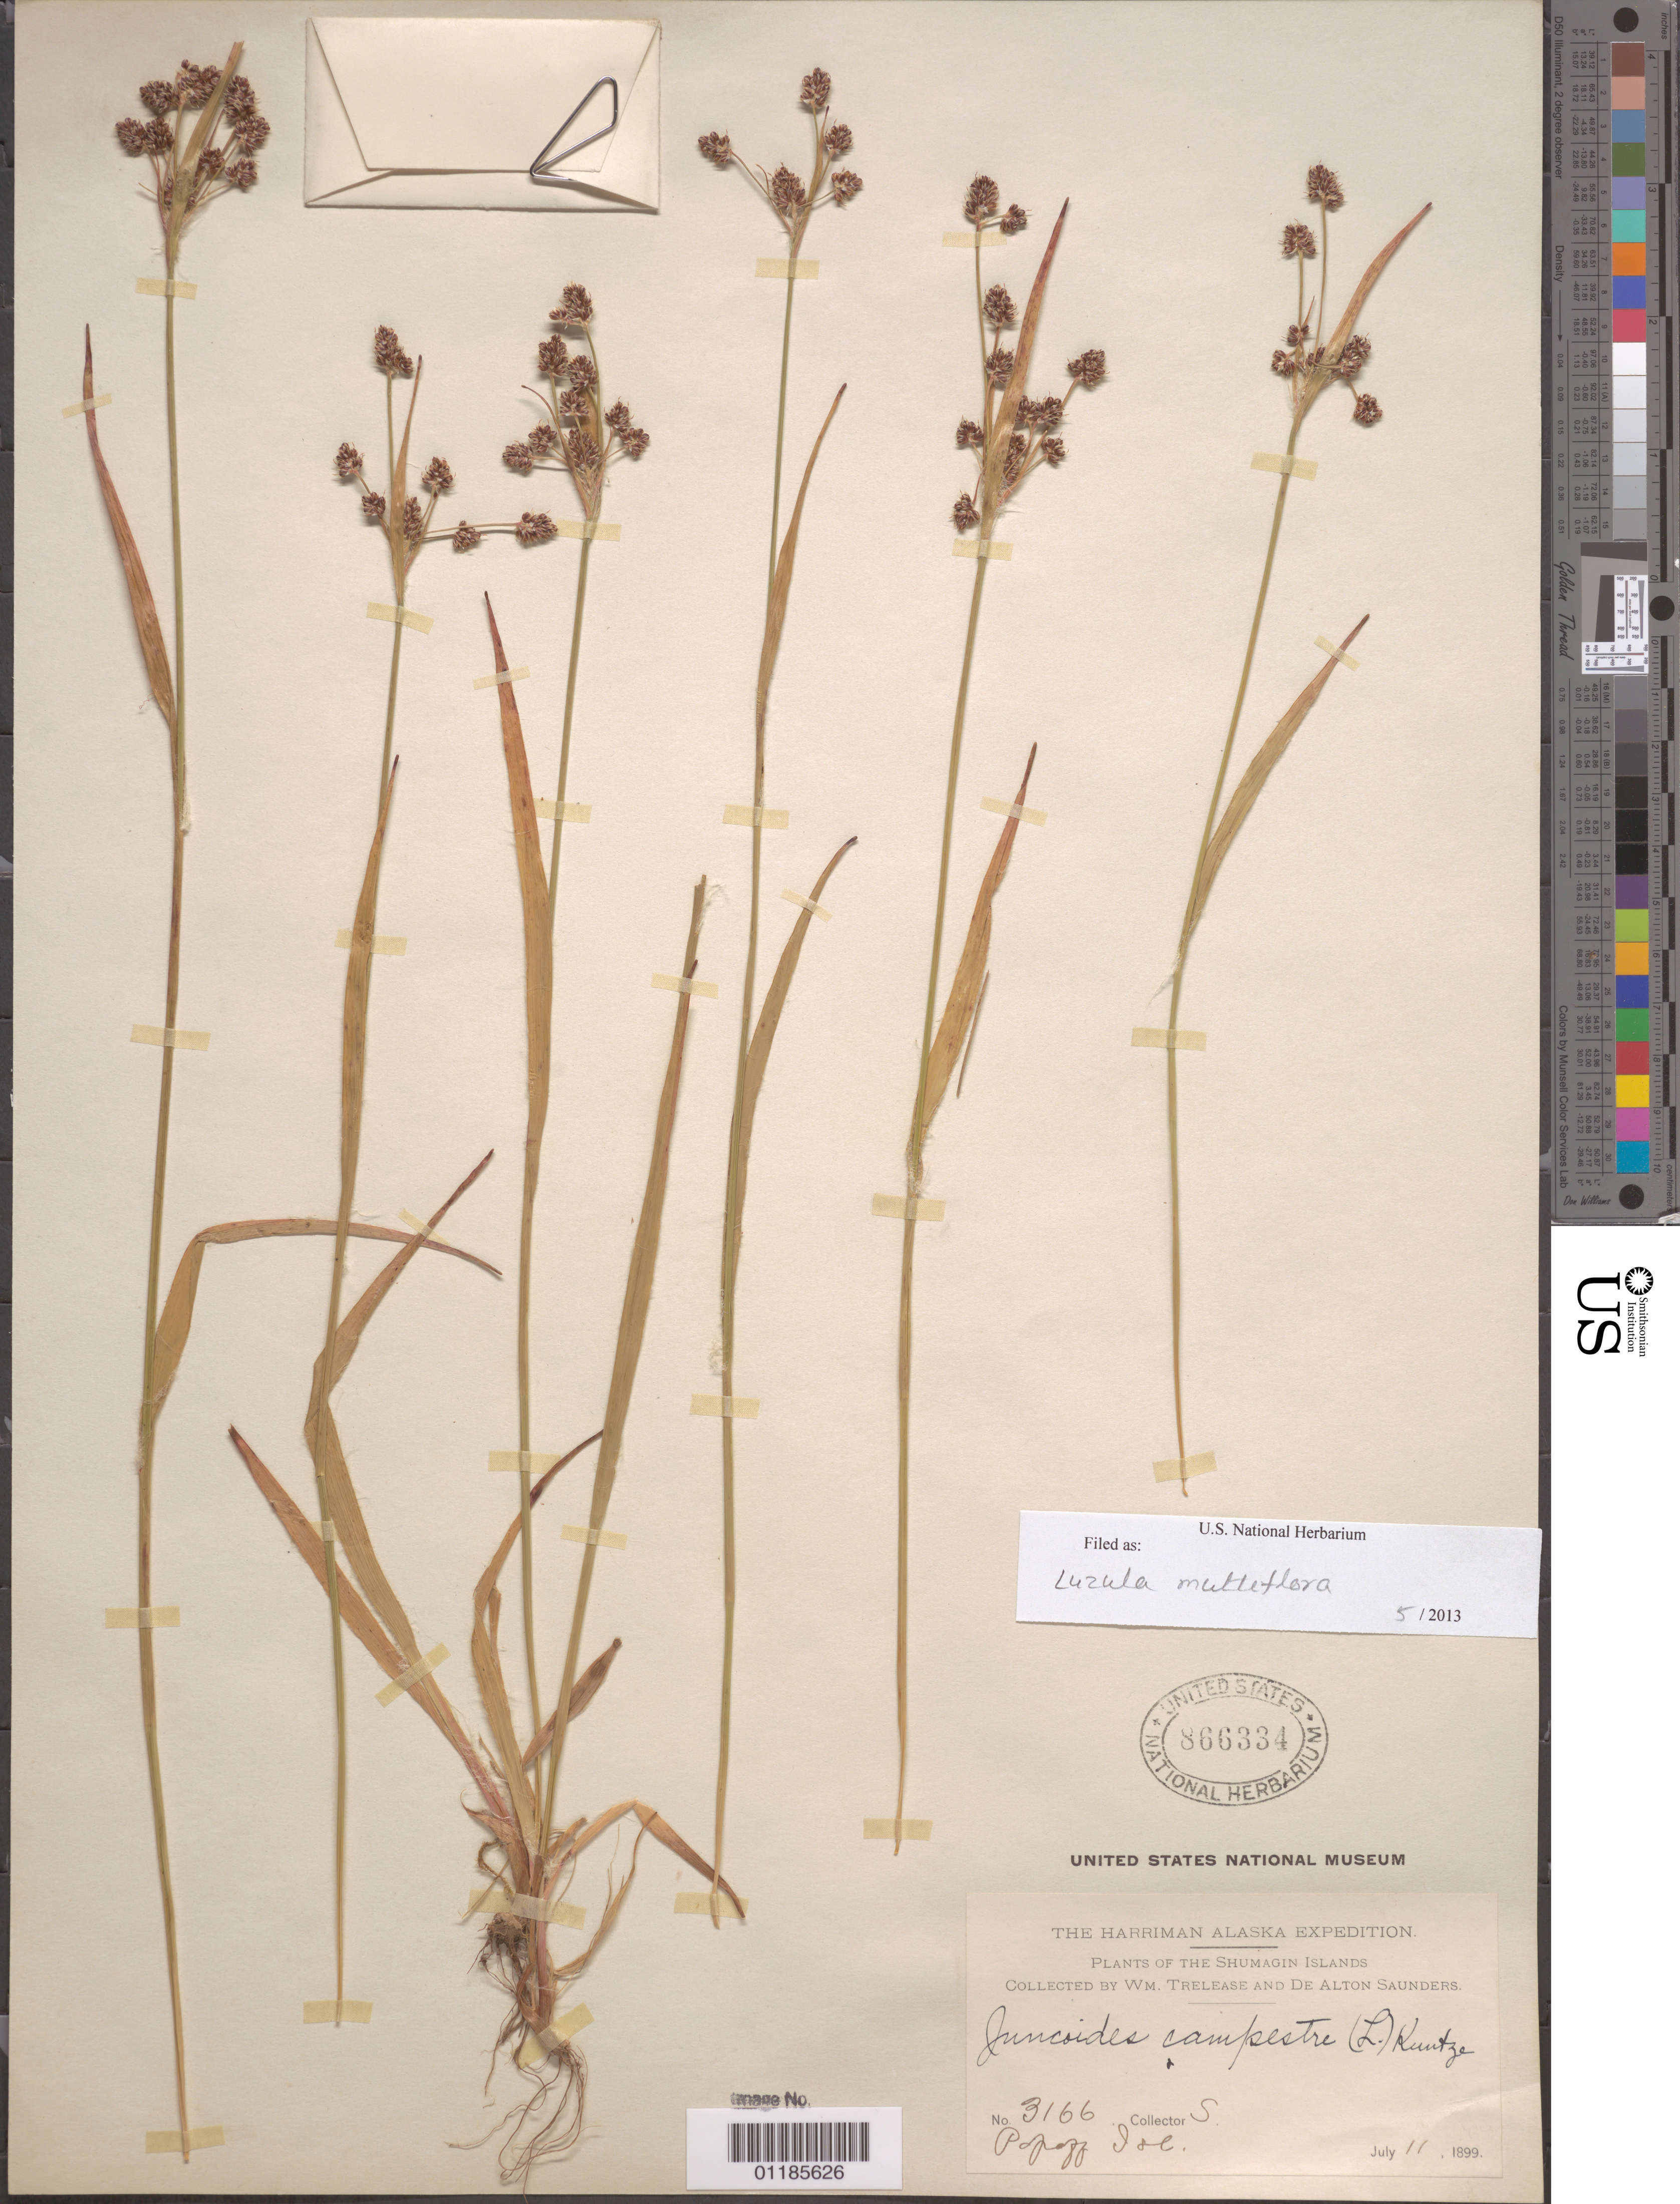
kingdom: Plantae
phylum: Tracheophyta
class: Liliopsida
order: Poales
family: Juncaceae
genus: Luzula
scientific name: Luzula multiflora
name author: (Ehrh.) Lej.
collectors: W. Trelease & D. Saunders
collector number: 3166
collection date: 1899-07-11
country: United States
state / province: Alaska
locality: Popoff Island.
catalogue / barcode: US 866334